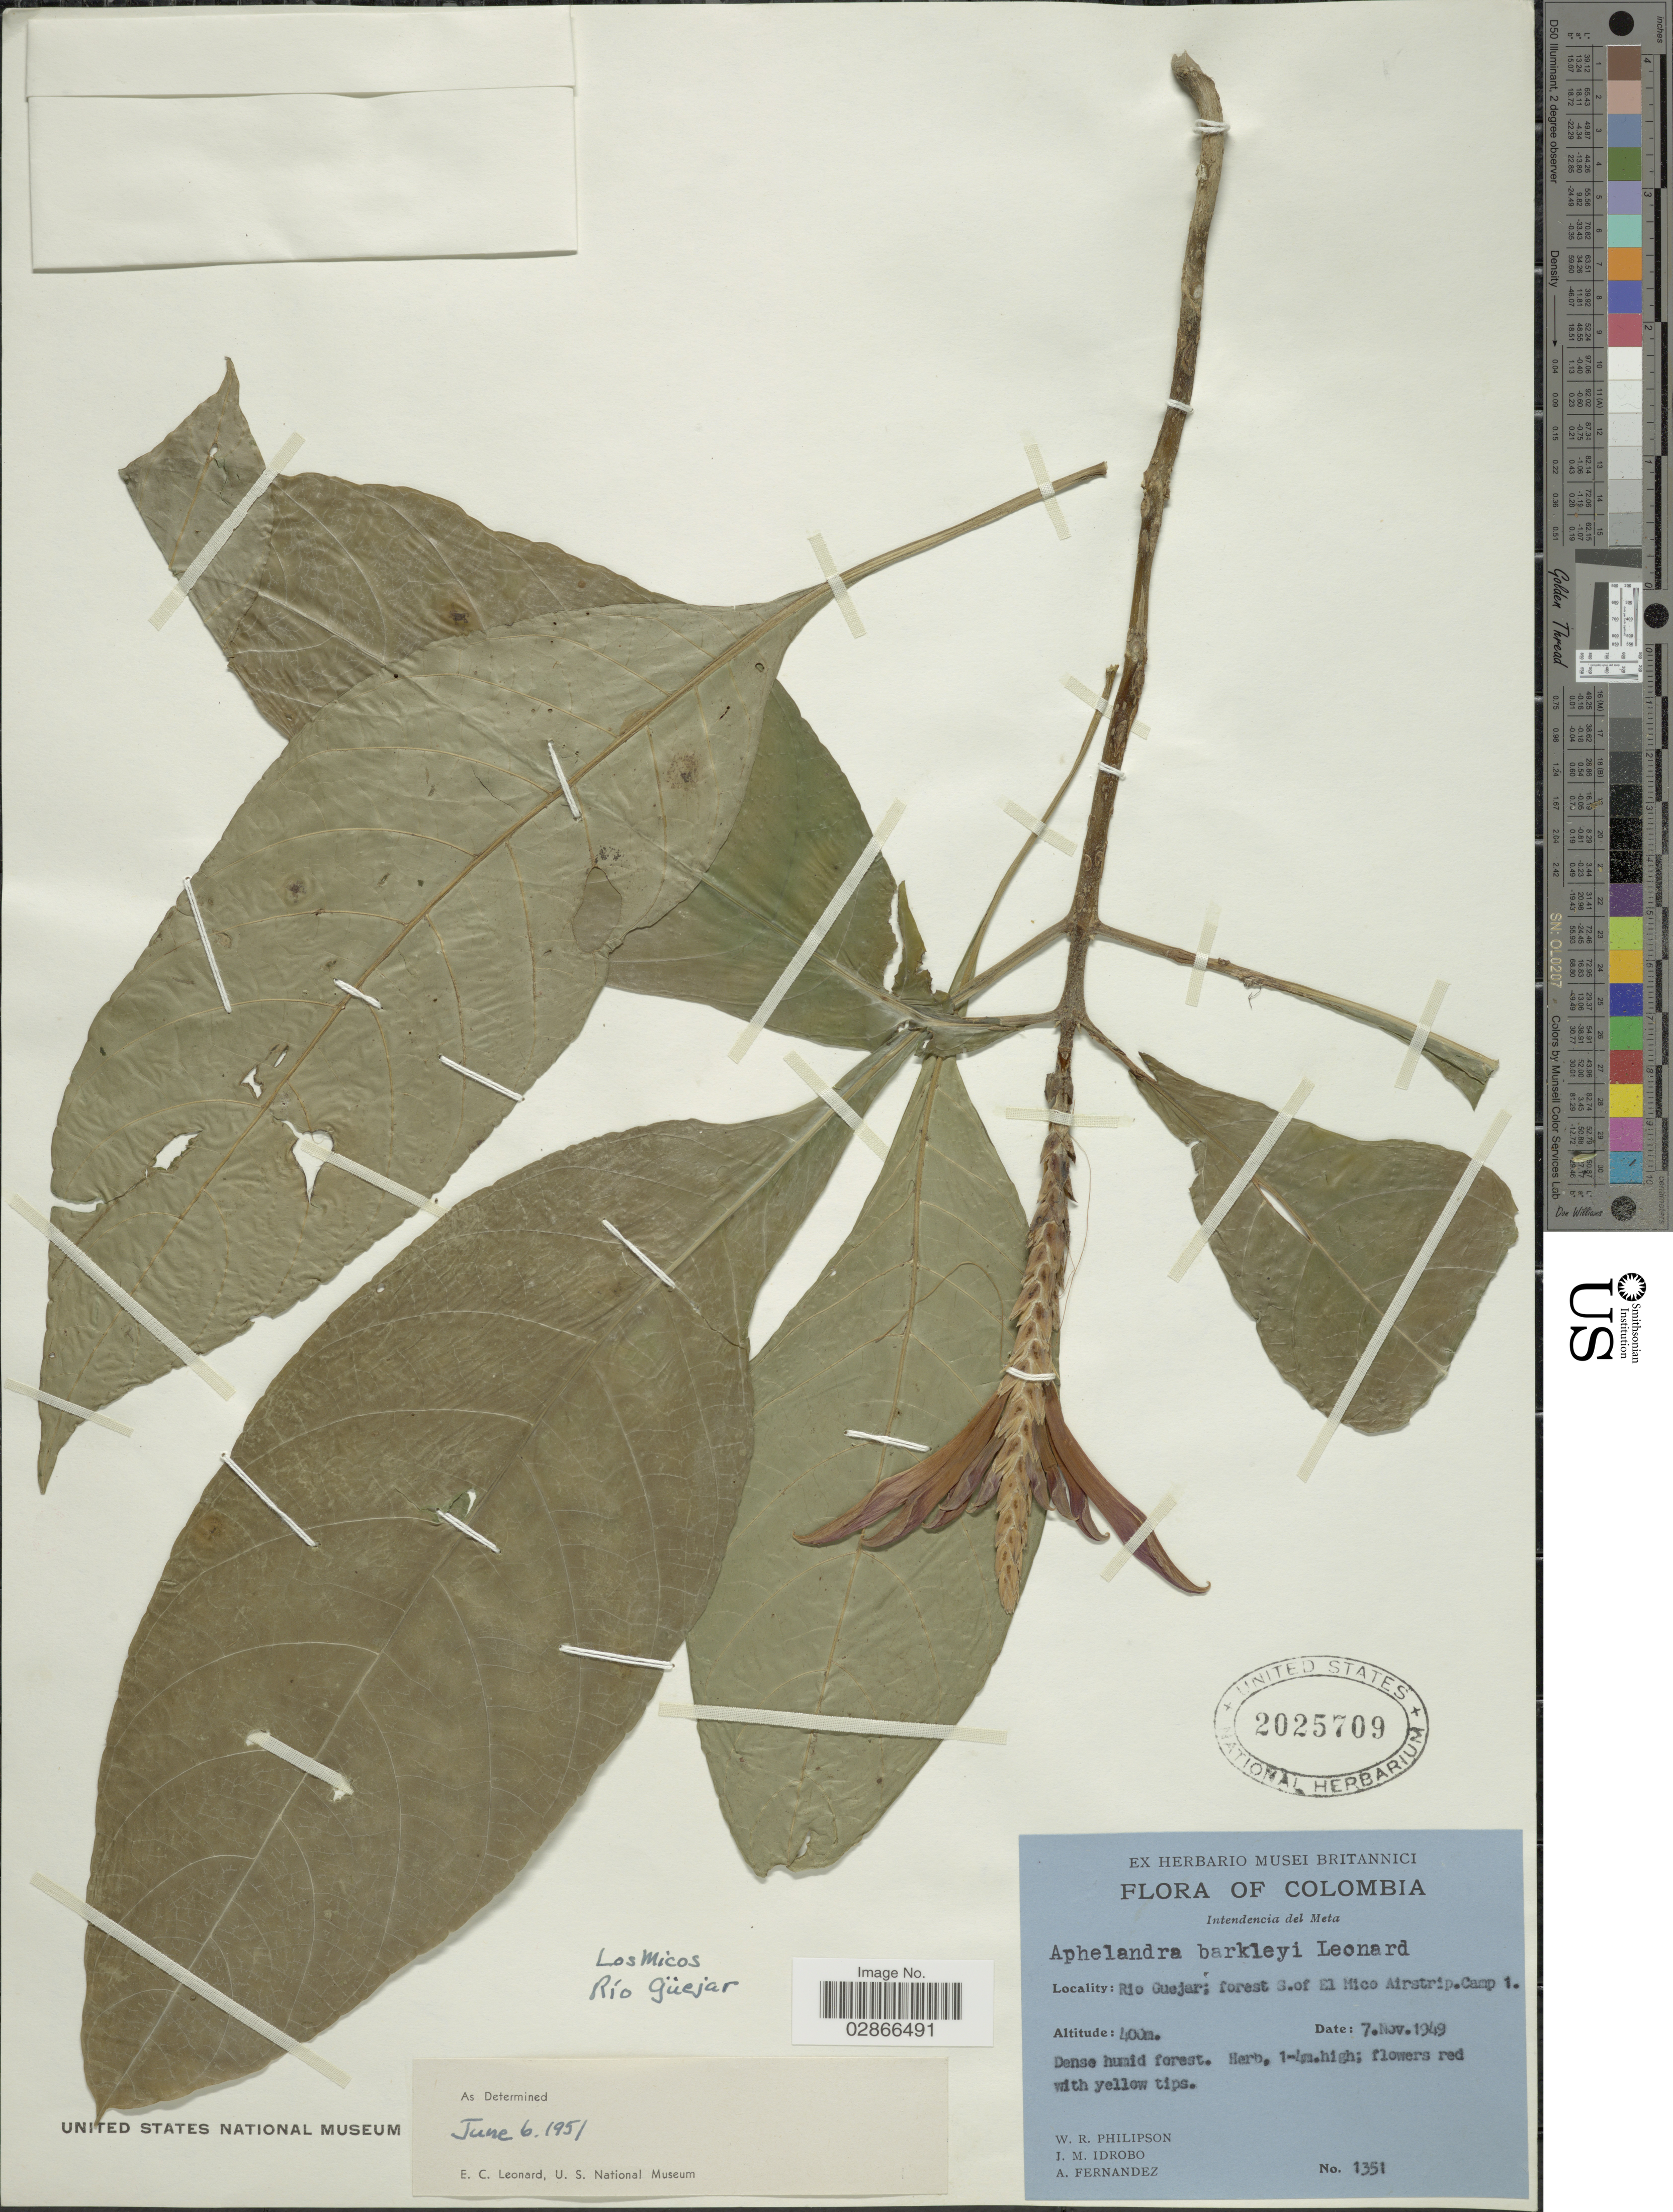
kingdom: Plantae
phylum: Tracheophyta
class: Magnoliopsida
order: Lamiales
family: Acanthaceae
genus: Aphelandra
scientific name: Aphelandra barkleyi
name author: Leonard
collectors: W. R. Philipson, J. M. Idrobo & Á. Fernández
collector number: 1351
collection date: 1949-11-07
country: Colombia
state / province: Meta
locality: Intendencia del Meta. Rio Guejar; forest S. of El Mico Airstrip. Camp 1. Los Micos. Río Güejar.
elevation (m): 400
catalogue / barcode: US 2025709